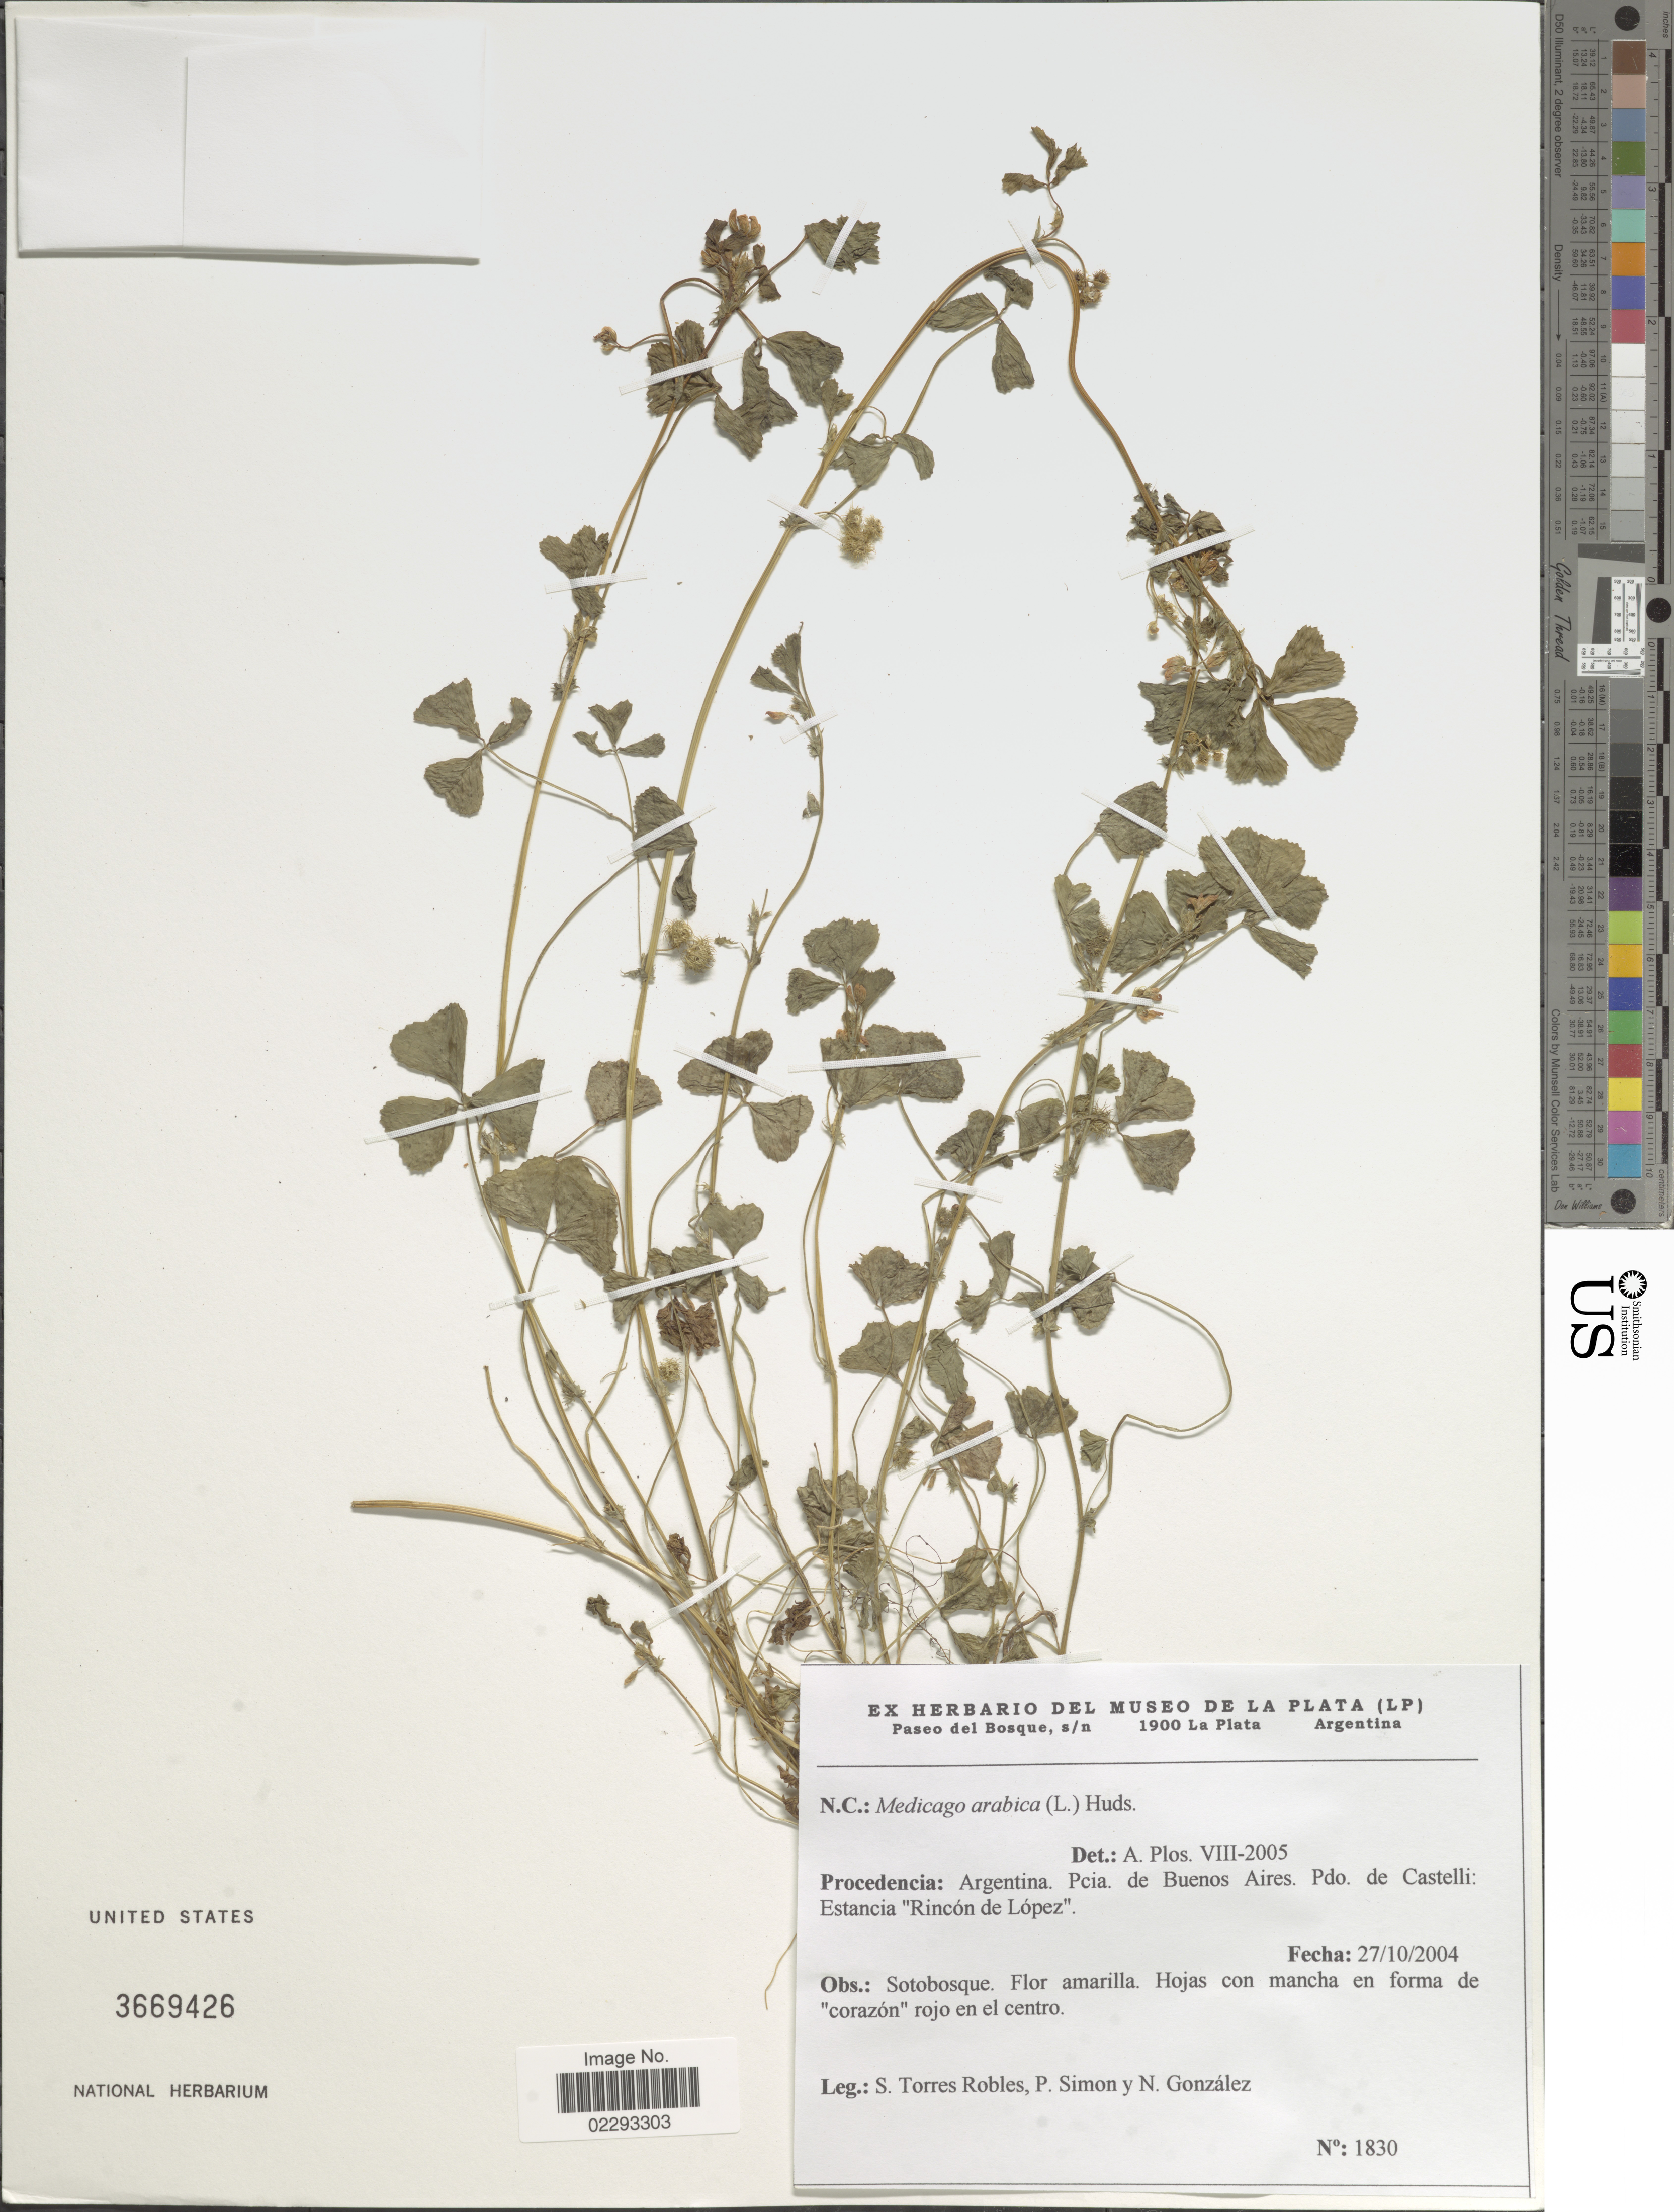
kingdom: Plantae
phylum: Tracheophyta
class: Magnoliopsida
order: Fabales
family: Fabaceae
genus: Medicago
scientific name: Medicago arabica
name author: (L.) Huds.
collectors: S. Torres Robles, P. Simon & N. Gonzalez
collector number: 1830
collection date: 2004-10-27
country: Argentina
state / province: Buenos Aires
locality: Procedencia: Pdo. de Castelli: Estancia "Rincón de López"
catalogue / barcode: US 3669426